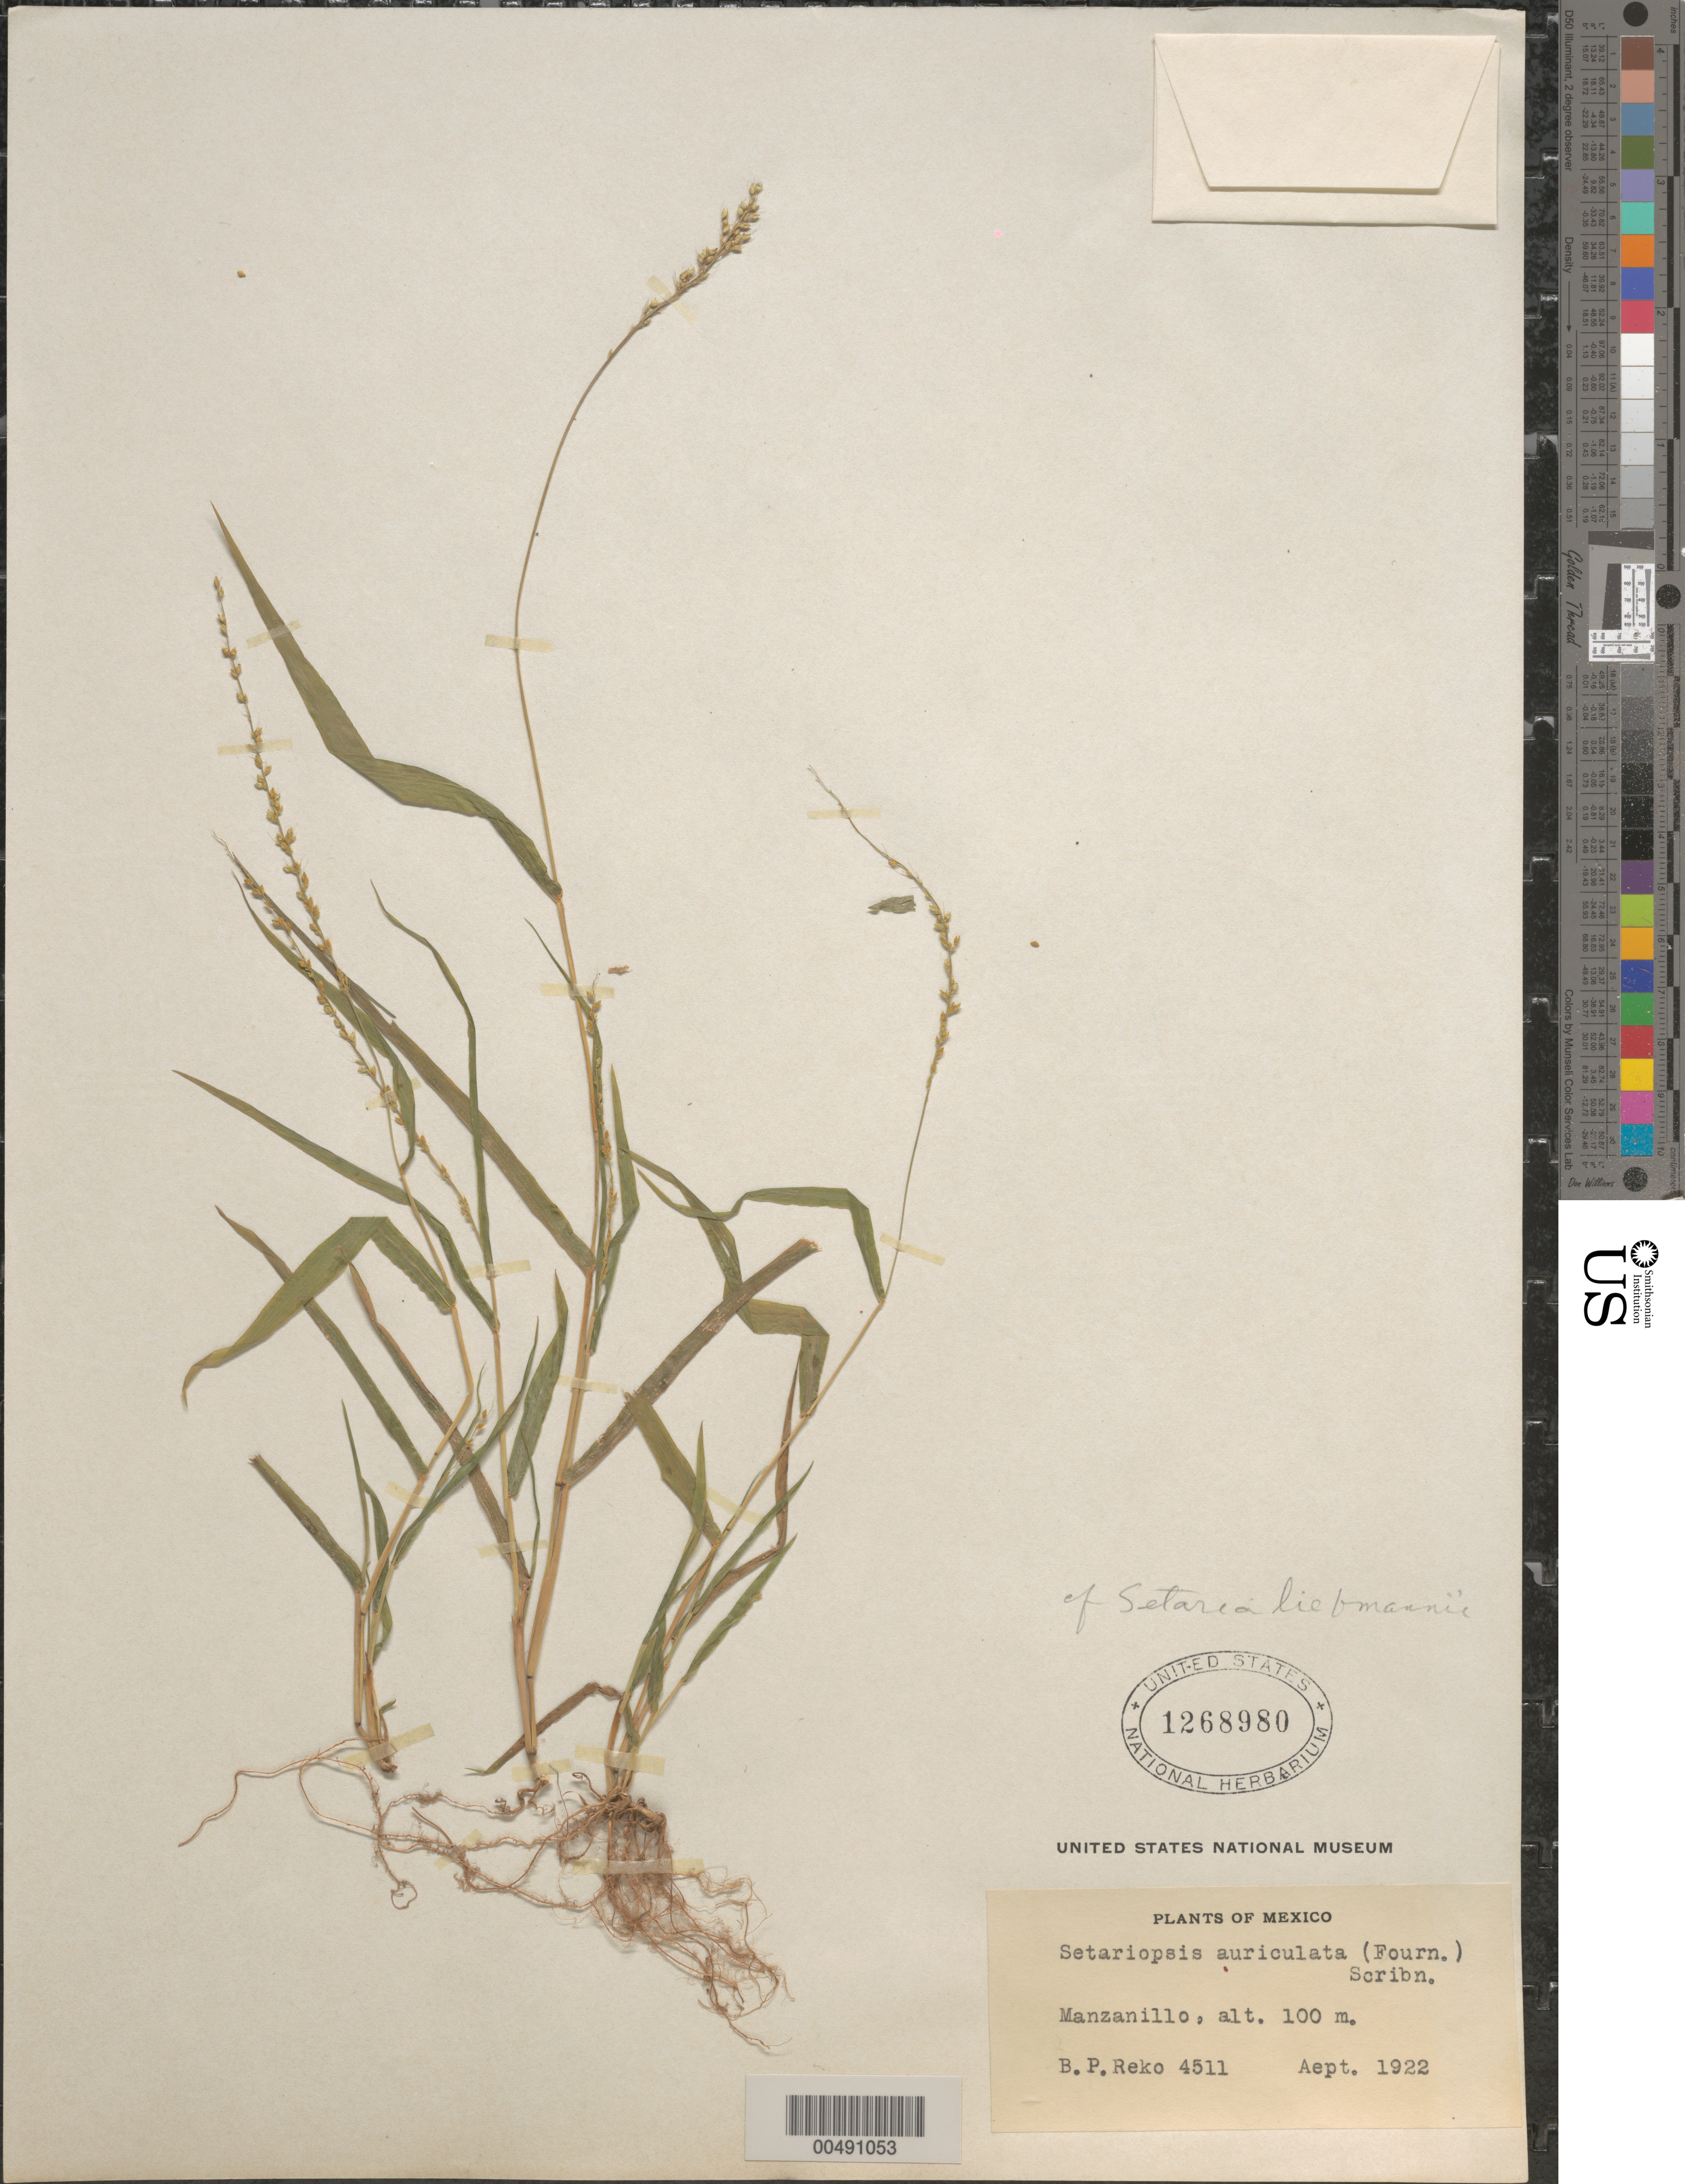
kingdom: Plantae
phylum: Tracheophyta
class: Liliopsida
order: Poales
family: Poaceae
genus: Setaria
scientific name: Setaria liebmannii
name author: E. Fourn.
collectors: B. P. Reko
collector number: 4511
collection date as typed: Apr 1922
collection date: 1922-04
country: Mexico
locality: Manzanillo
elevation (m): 100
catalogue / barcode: US 1268980